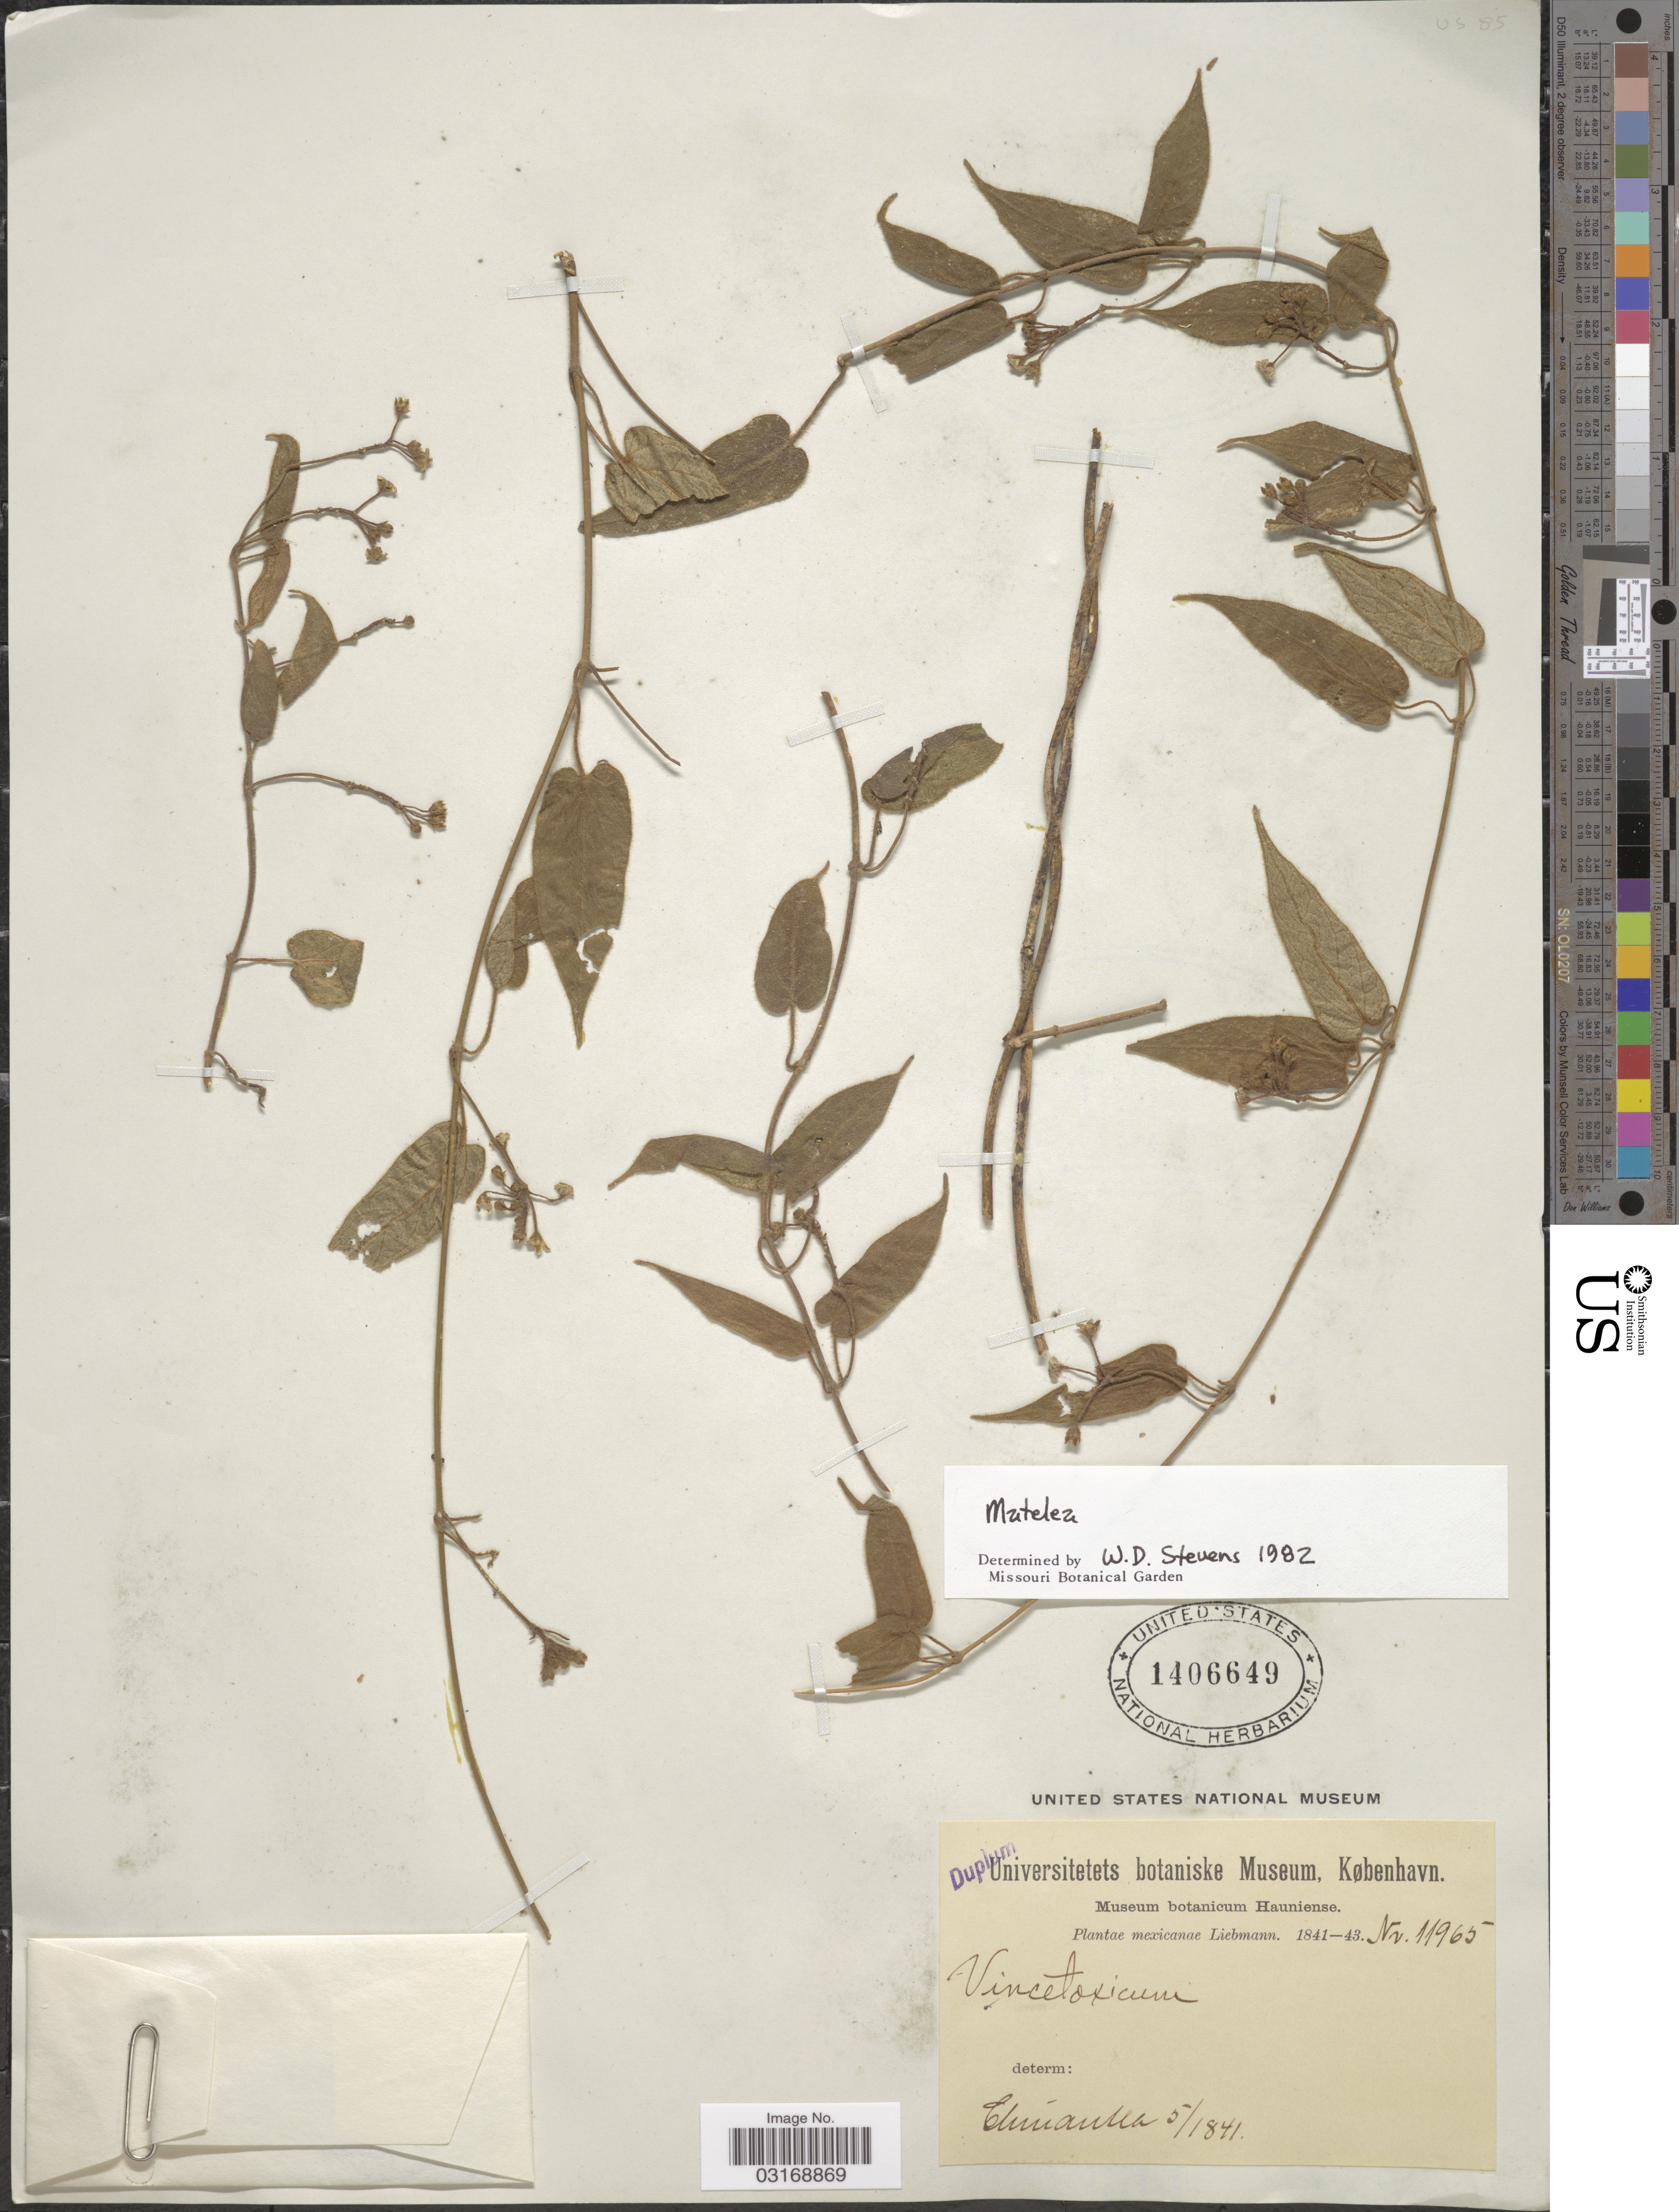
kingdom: Plantae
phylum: Tracheophyta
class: Magnoliopsida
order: Gentianales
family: Apocynaceae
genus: Matelea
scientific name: Matelea sp.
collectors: Liebmann, --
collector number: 11965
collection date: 1841-05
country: Mexico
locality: Chinantla.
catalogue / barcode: US 1406649